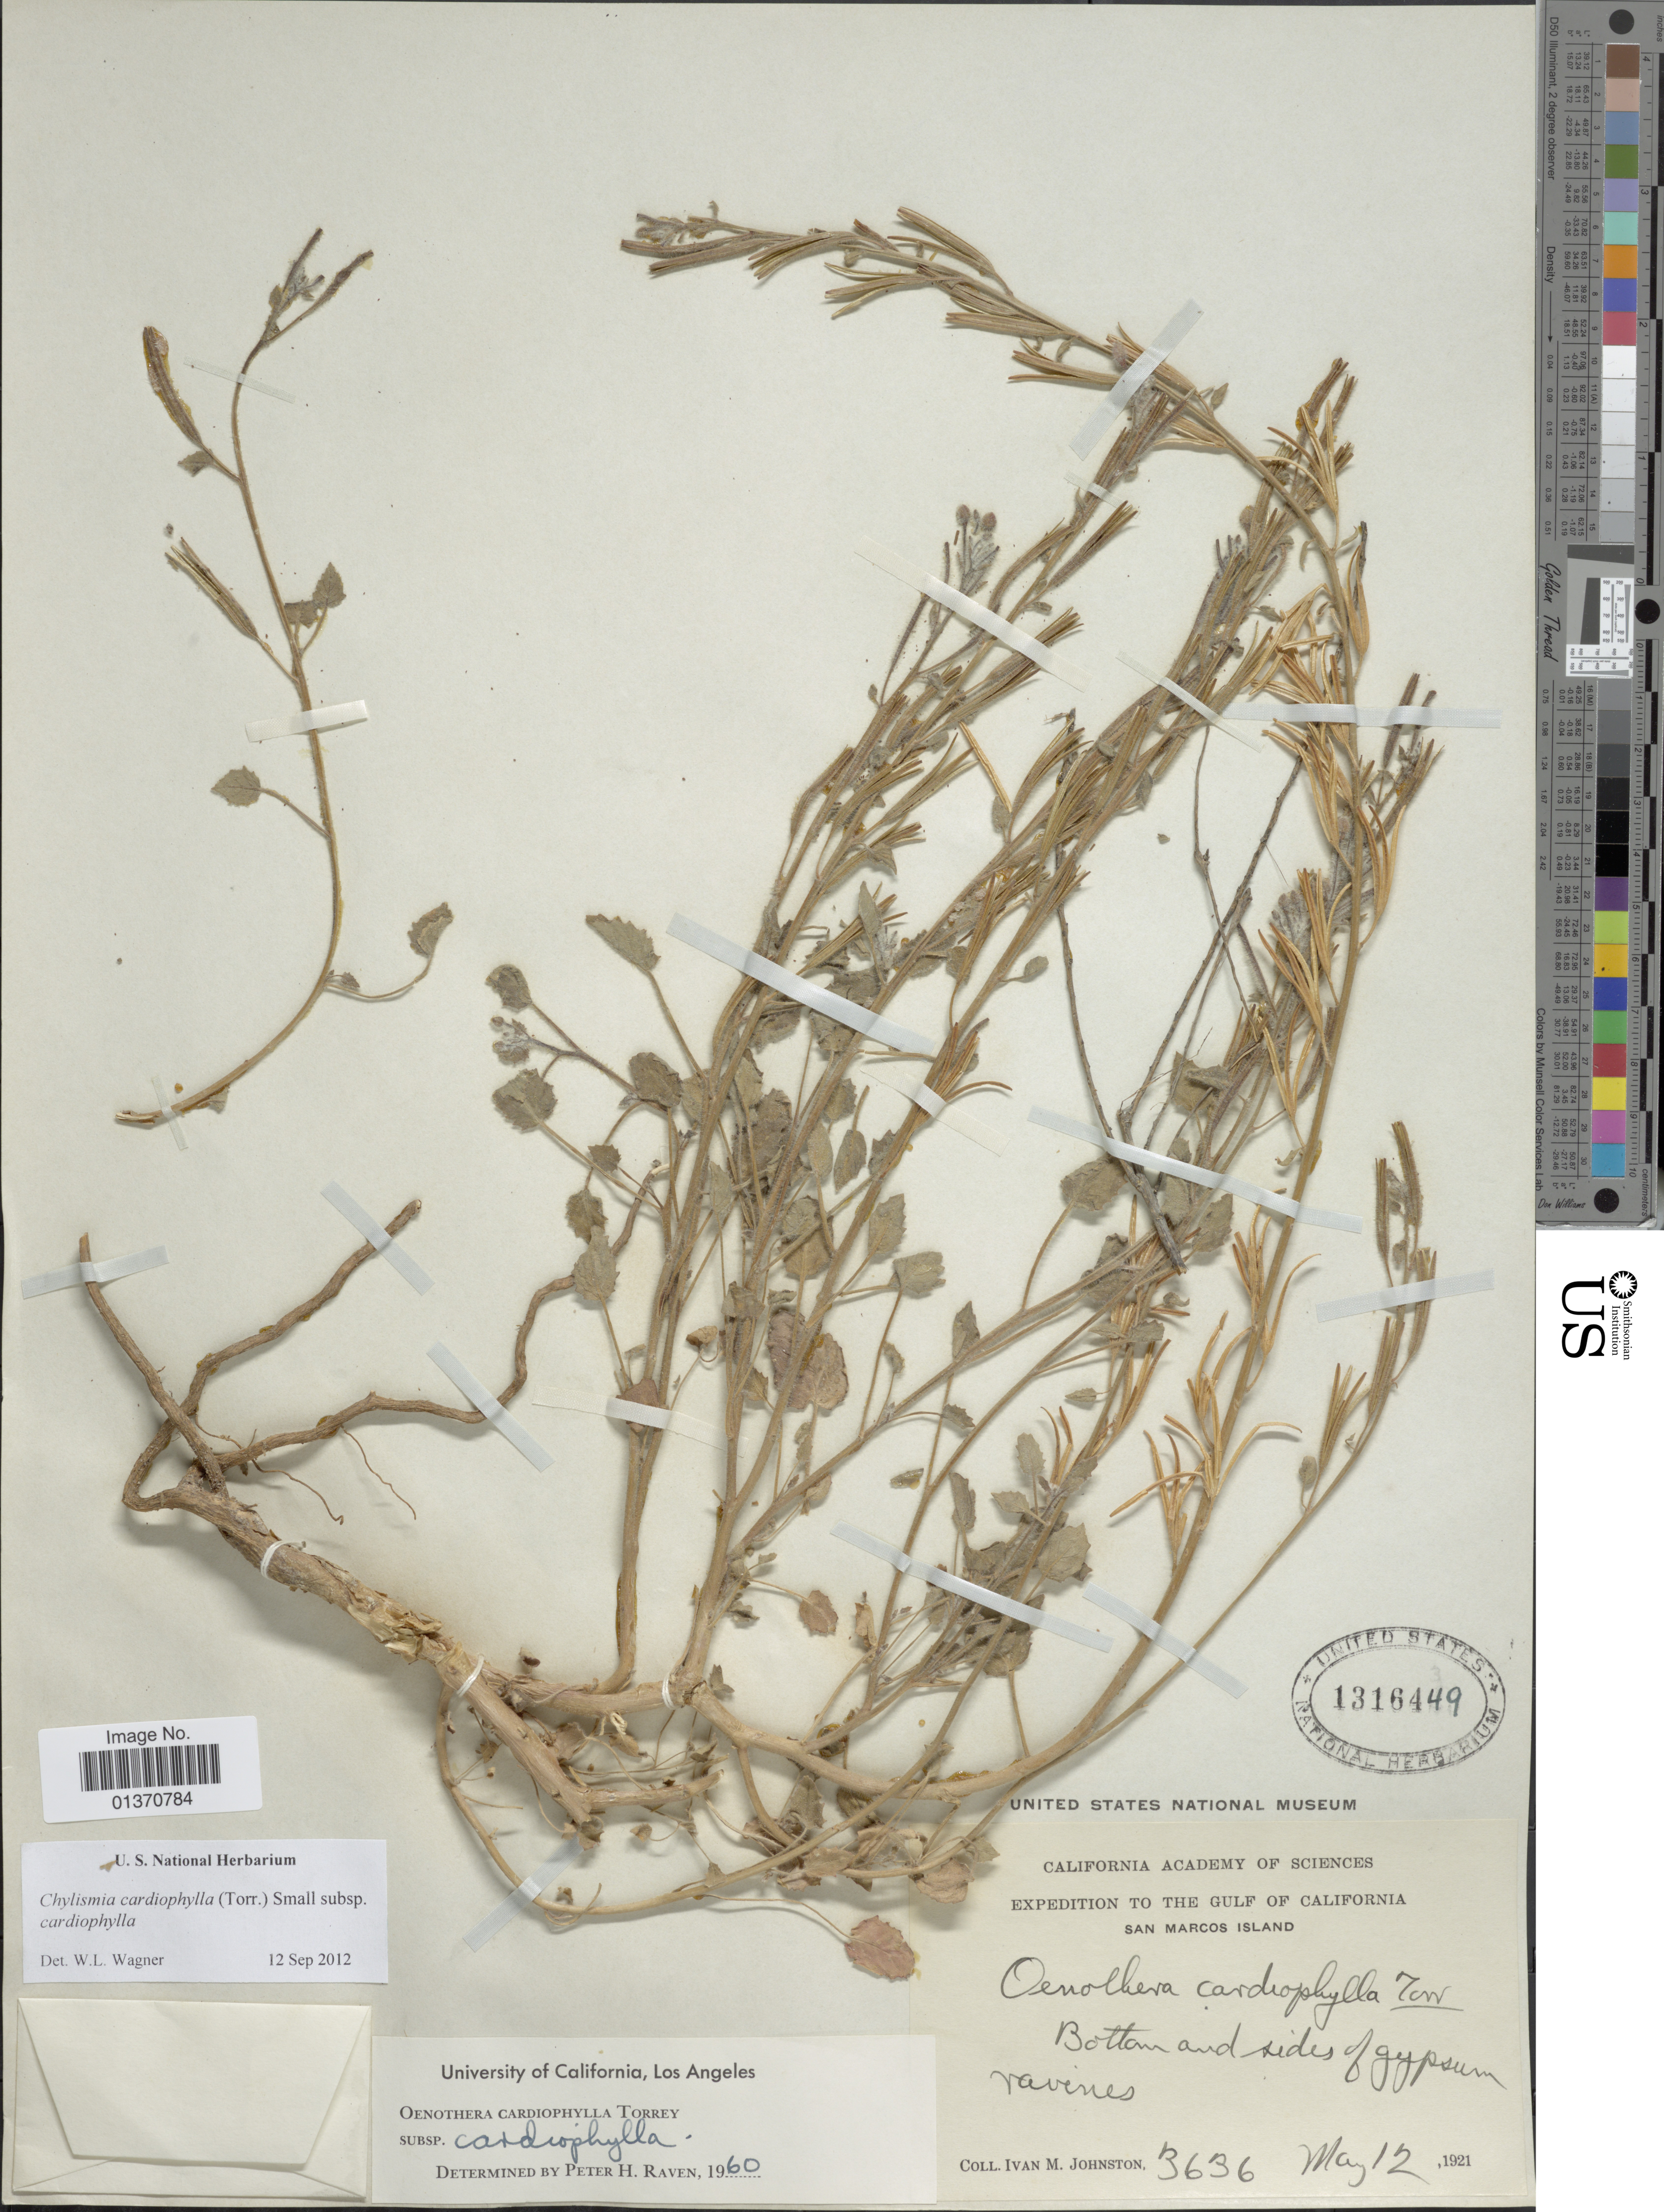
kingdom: Plantae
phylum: Tracheophyta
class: Magnoliopsida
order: Myrtales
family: Onagraceae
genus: Chylismia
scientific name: Chylismia cardiophylla subsp. cardiophylla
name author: (Torr.) Small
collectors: I.M. Johnston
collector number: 3636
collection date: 1921-05-12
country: United States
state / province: California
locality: The Gulf of California, San Marcos Island, Bottom and sides of gypsum ravines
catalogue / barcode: US 1316449